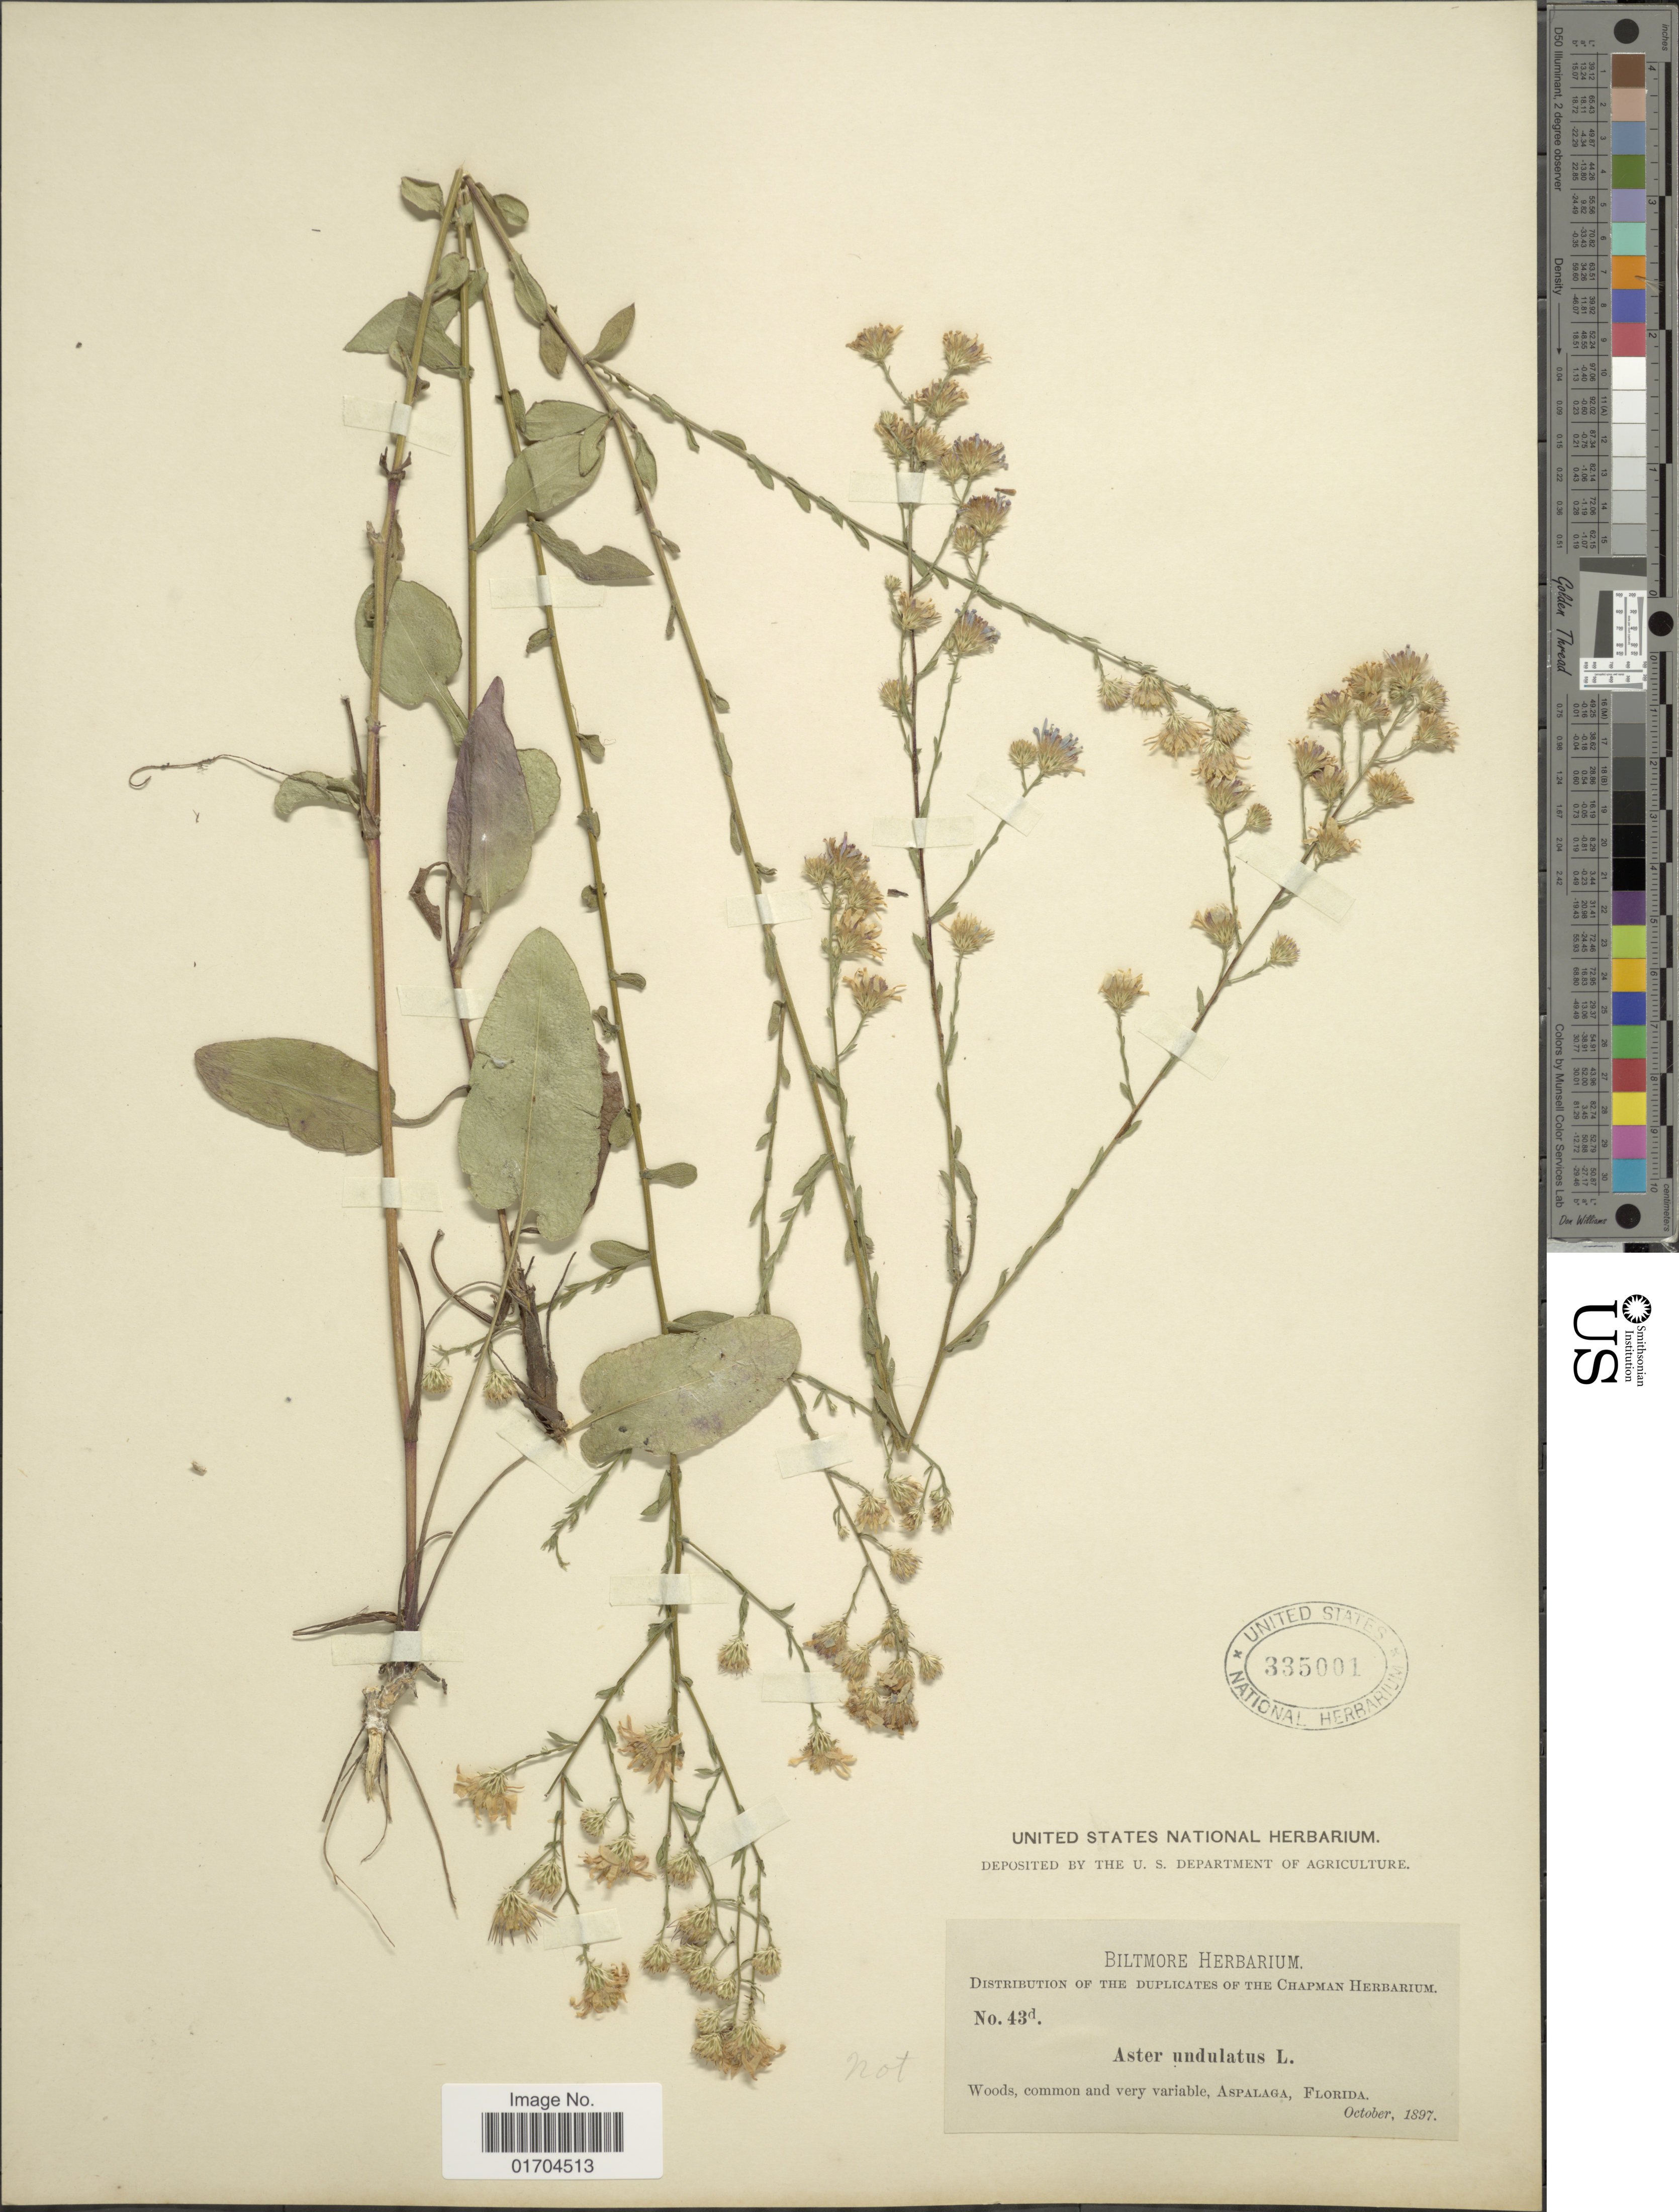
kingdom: Plantae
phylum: Tracheophyta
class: Magnoliopsida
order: Asterales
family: Asteraceae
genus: Symphyotrichum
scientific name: Symphyotrichum undulatum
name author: (L.) G.L. Nesom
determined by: Strong, Mark T., (BOT), Smithsonian Institution - National Museum of Natural History (UNITED STATES)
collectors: ex herb. Biltmore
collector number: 43d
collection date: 1897-10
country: United States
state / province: Florida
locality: Aspalaga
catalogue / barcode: US 335001